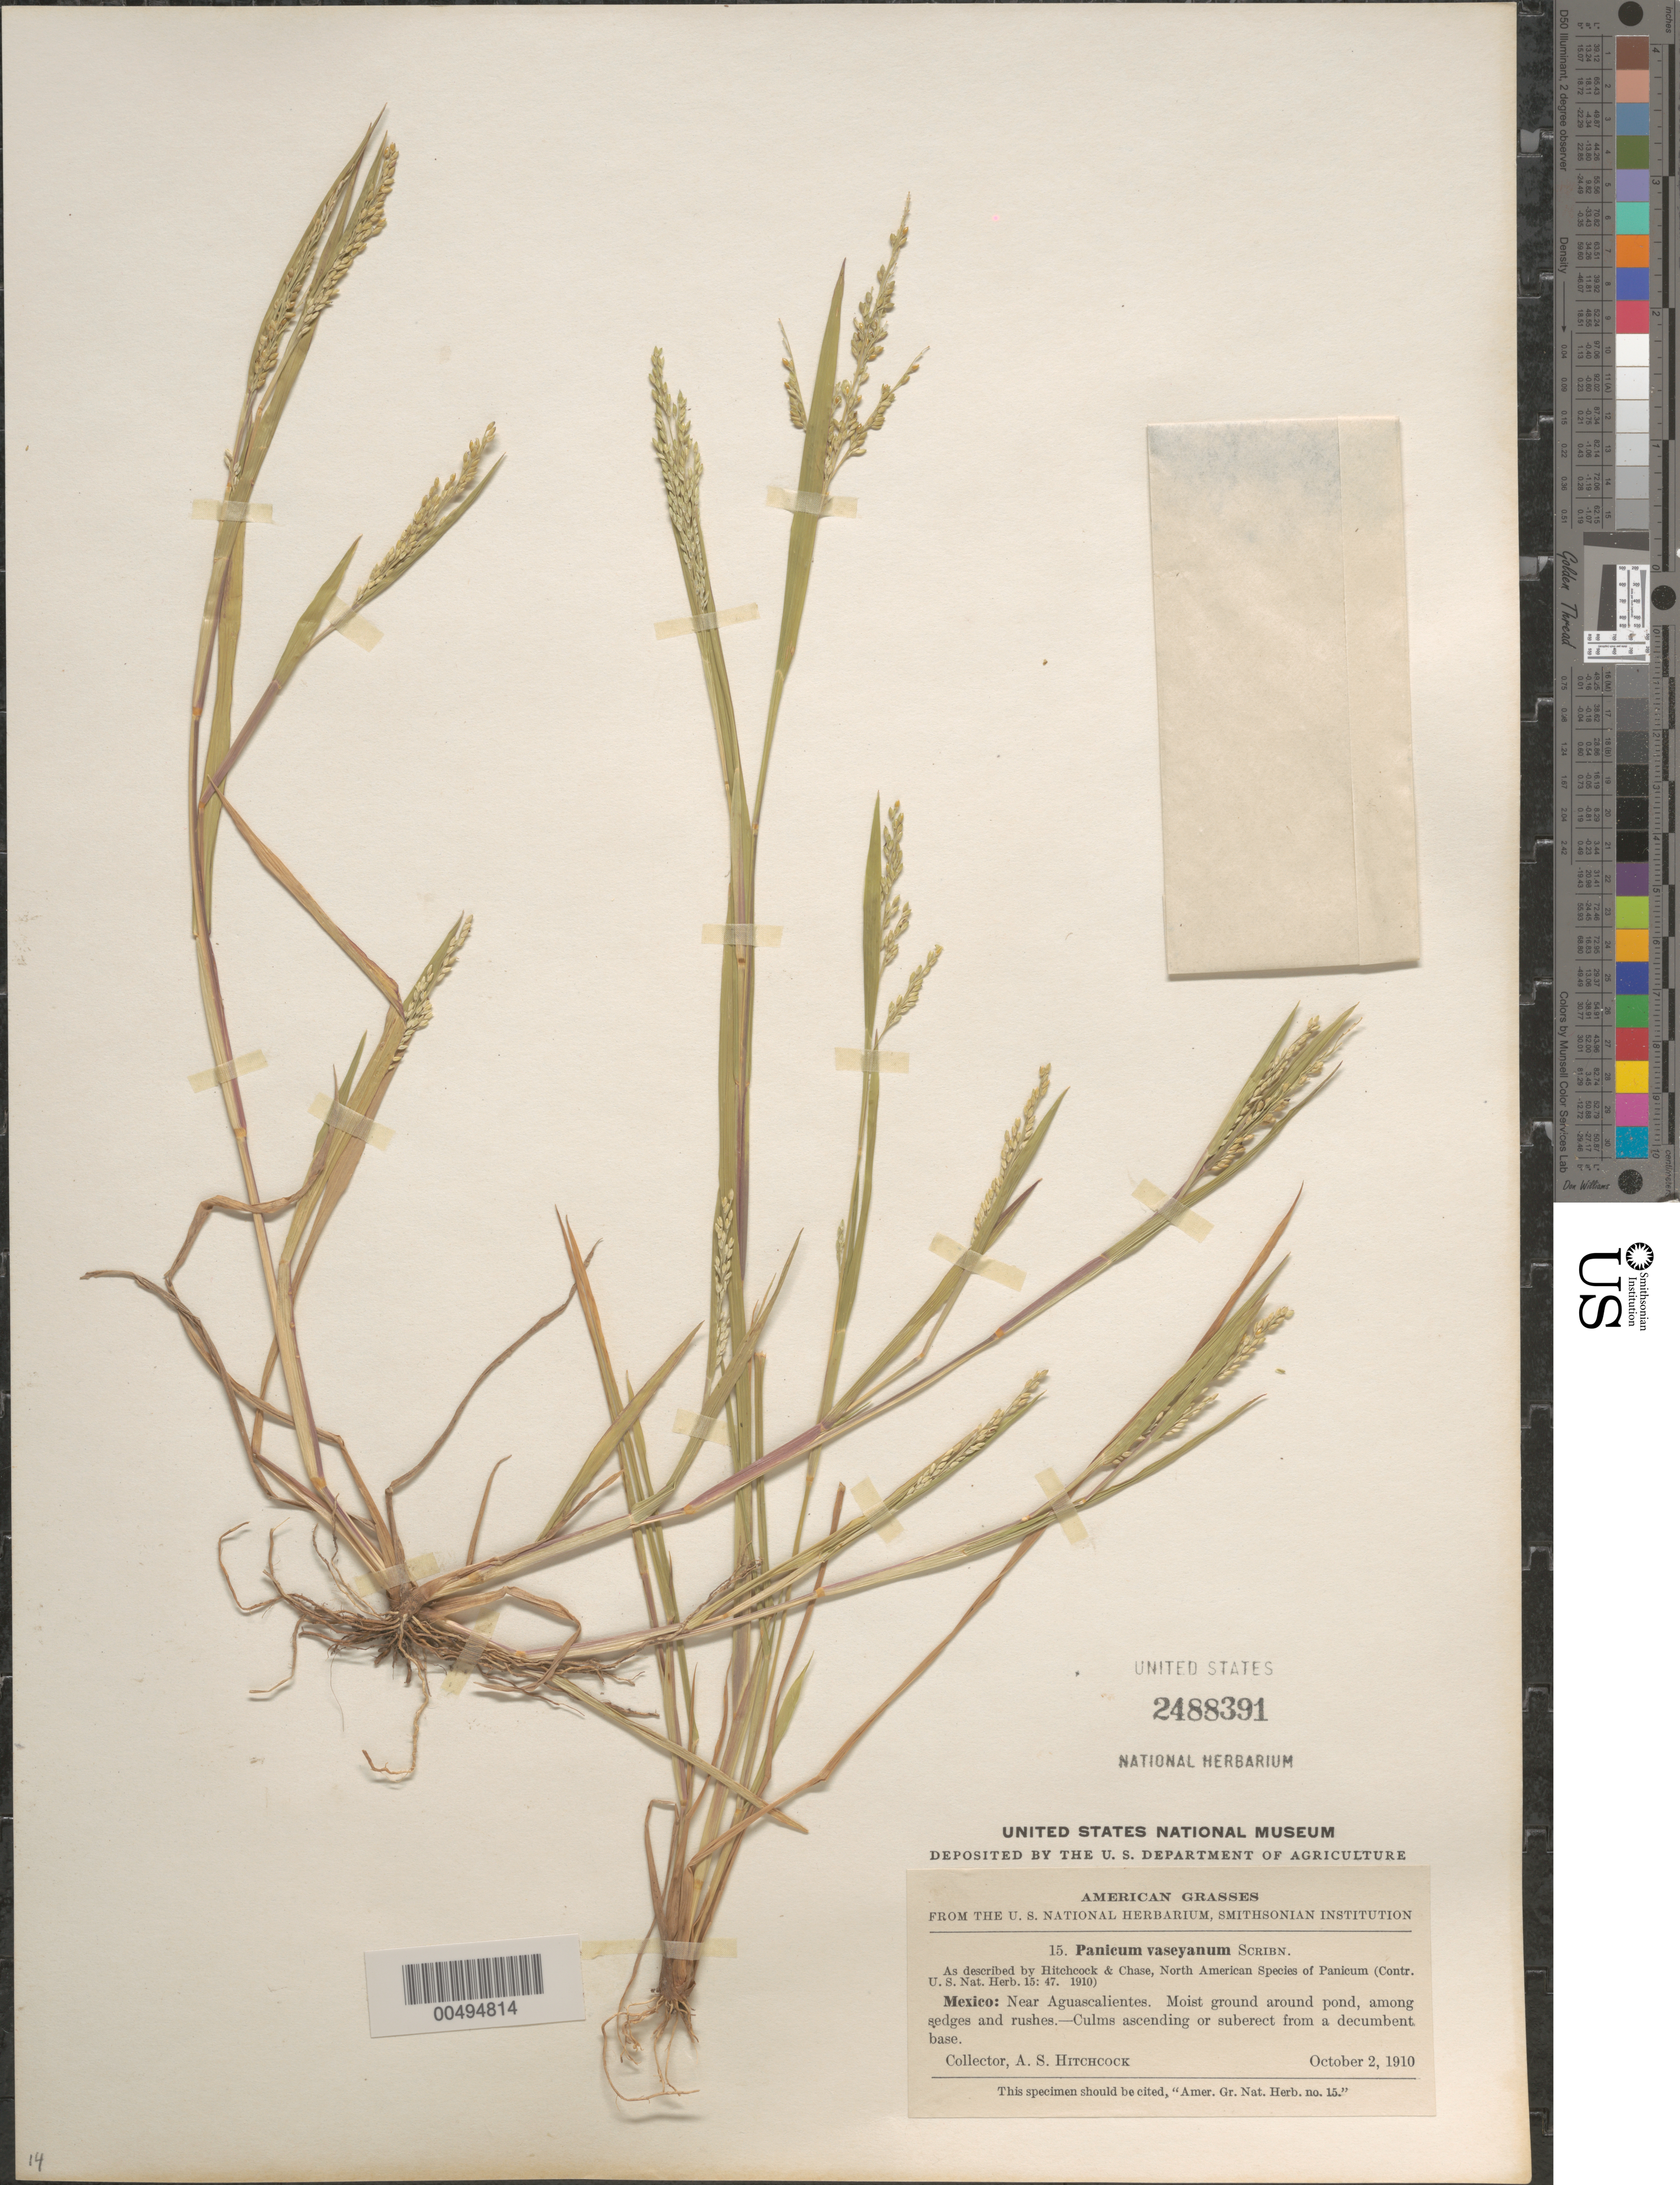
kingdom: Plantae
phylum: Tracheophyta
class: Liliopsida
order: Poales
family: Poaceae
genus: Panicum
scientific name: Panicum dichotomiflorum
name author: Michx.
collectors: A. S. Hitchcock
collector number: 15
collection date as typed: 2 Oct 1910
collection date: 1910-10-02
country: Mexico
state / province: Aguascalientes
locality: Near Aguascalientes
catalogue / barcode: US 2488391